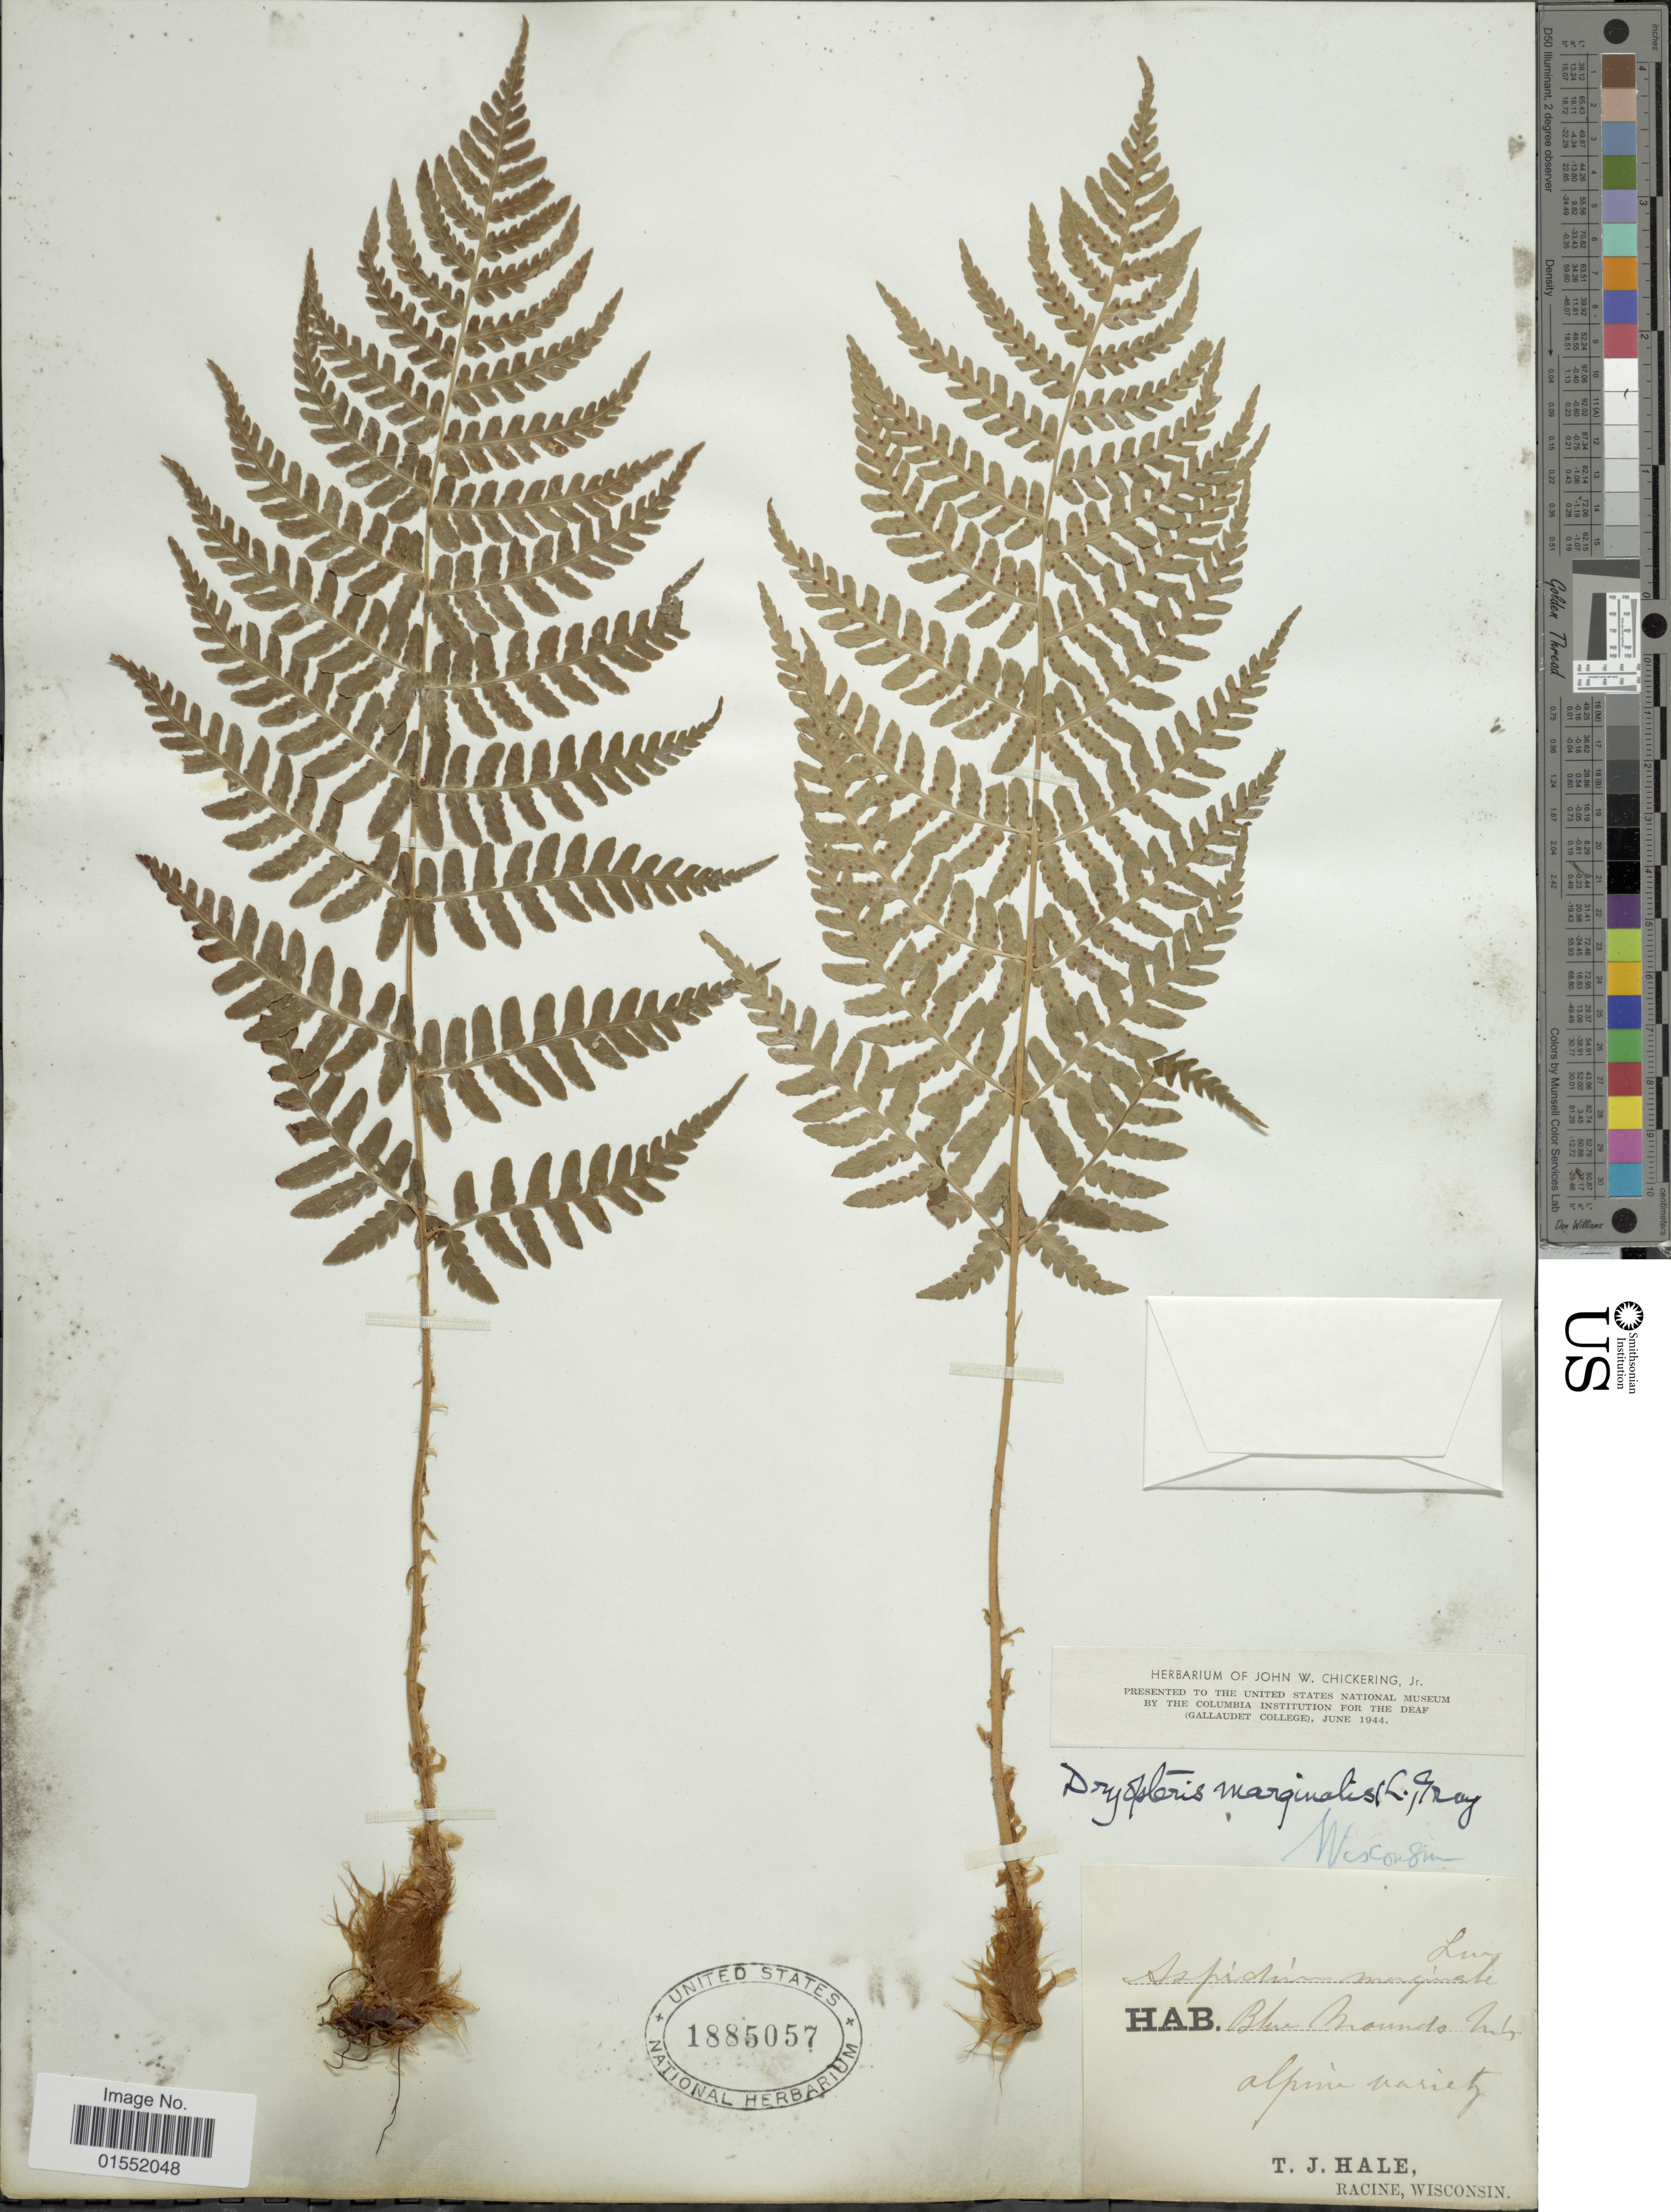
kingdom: Plantae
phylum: Tracheophyta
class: Polypodiopsida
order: Polypodiales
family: Dryopteridaceae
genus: Dryopteris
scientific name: Dryopteris marginalis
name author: (L.) A. Gray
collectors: T. Hale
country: United States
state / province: Wisconsin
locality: Blue Mounds Mts, alpine variety, racine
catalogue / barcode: US 1885057